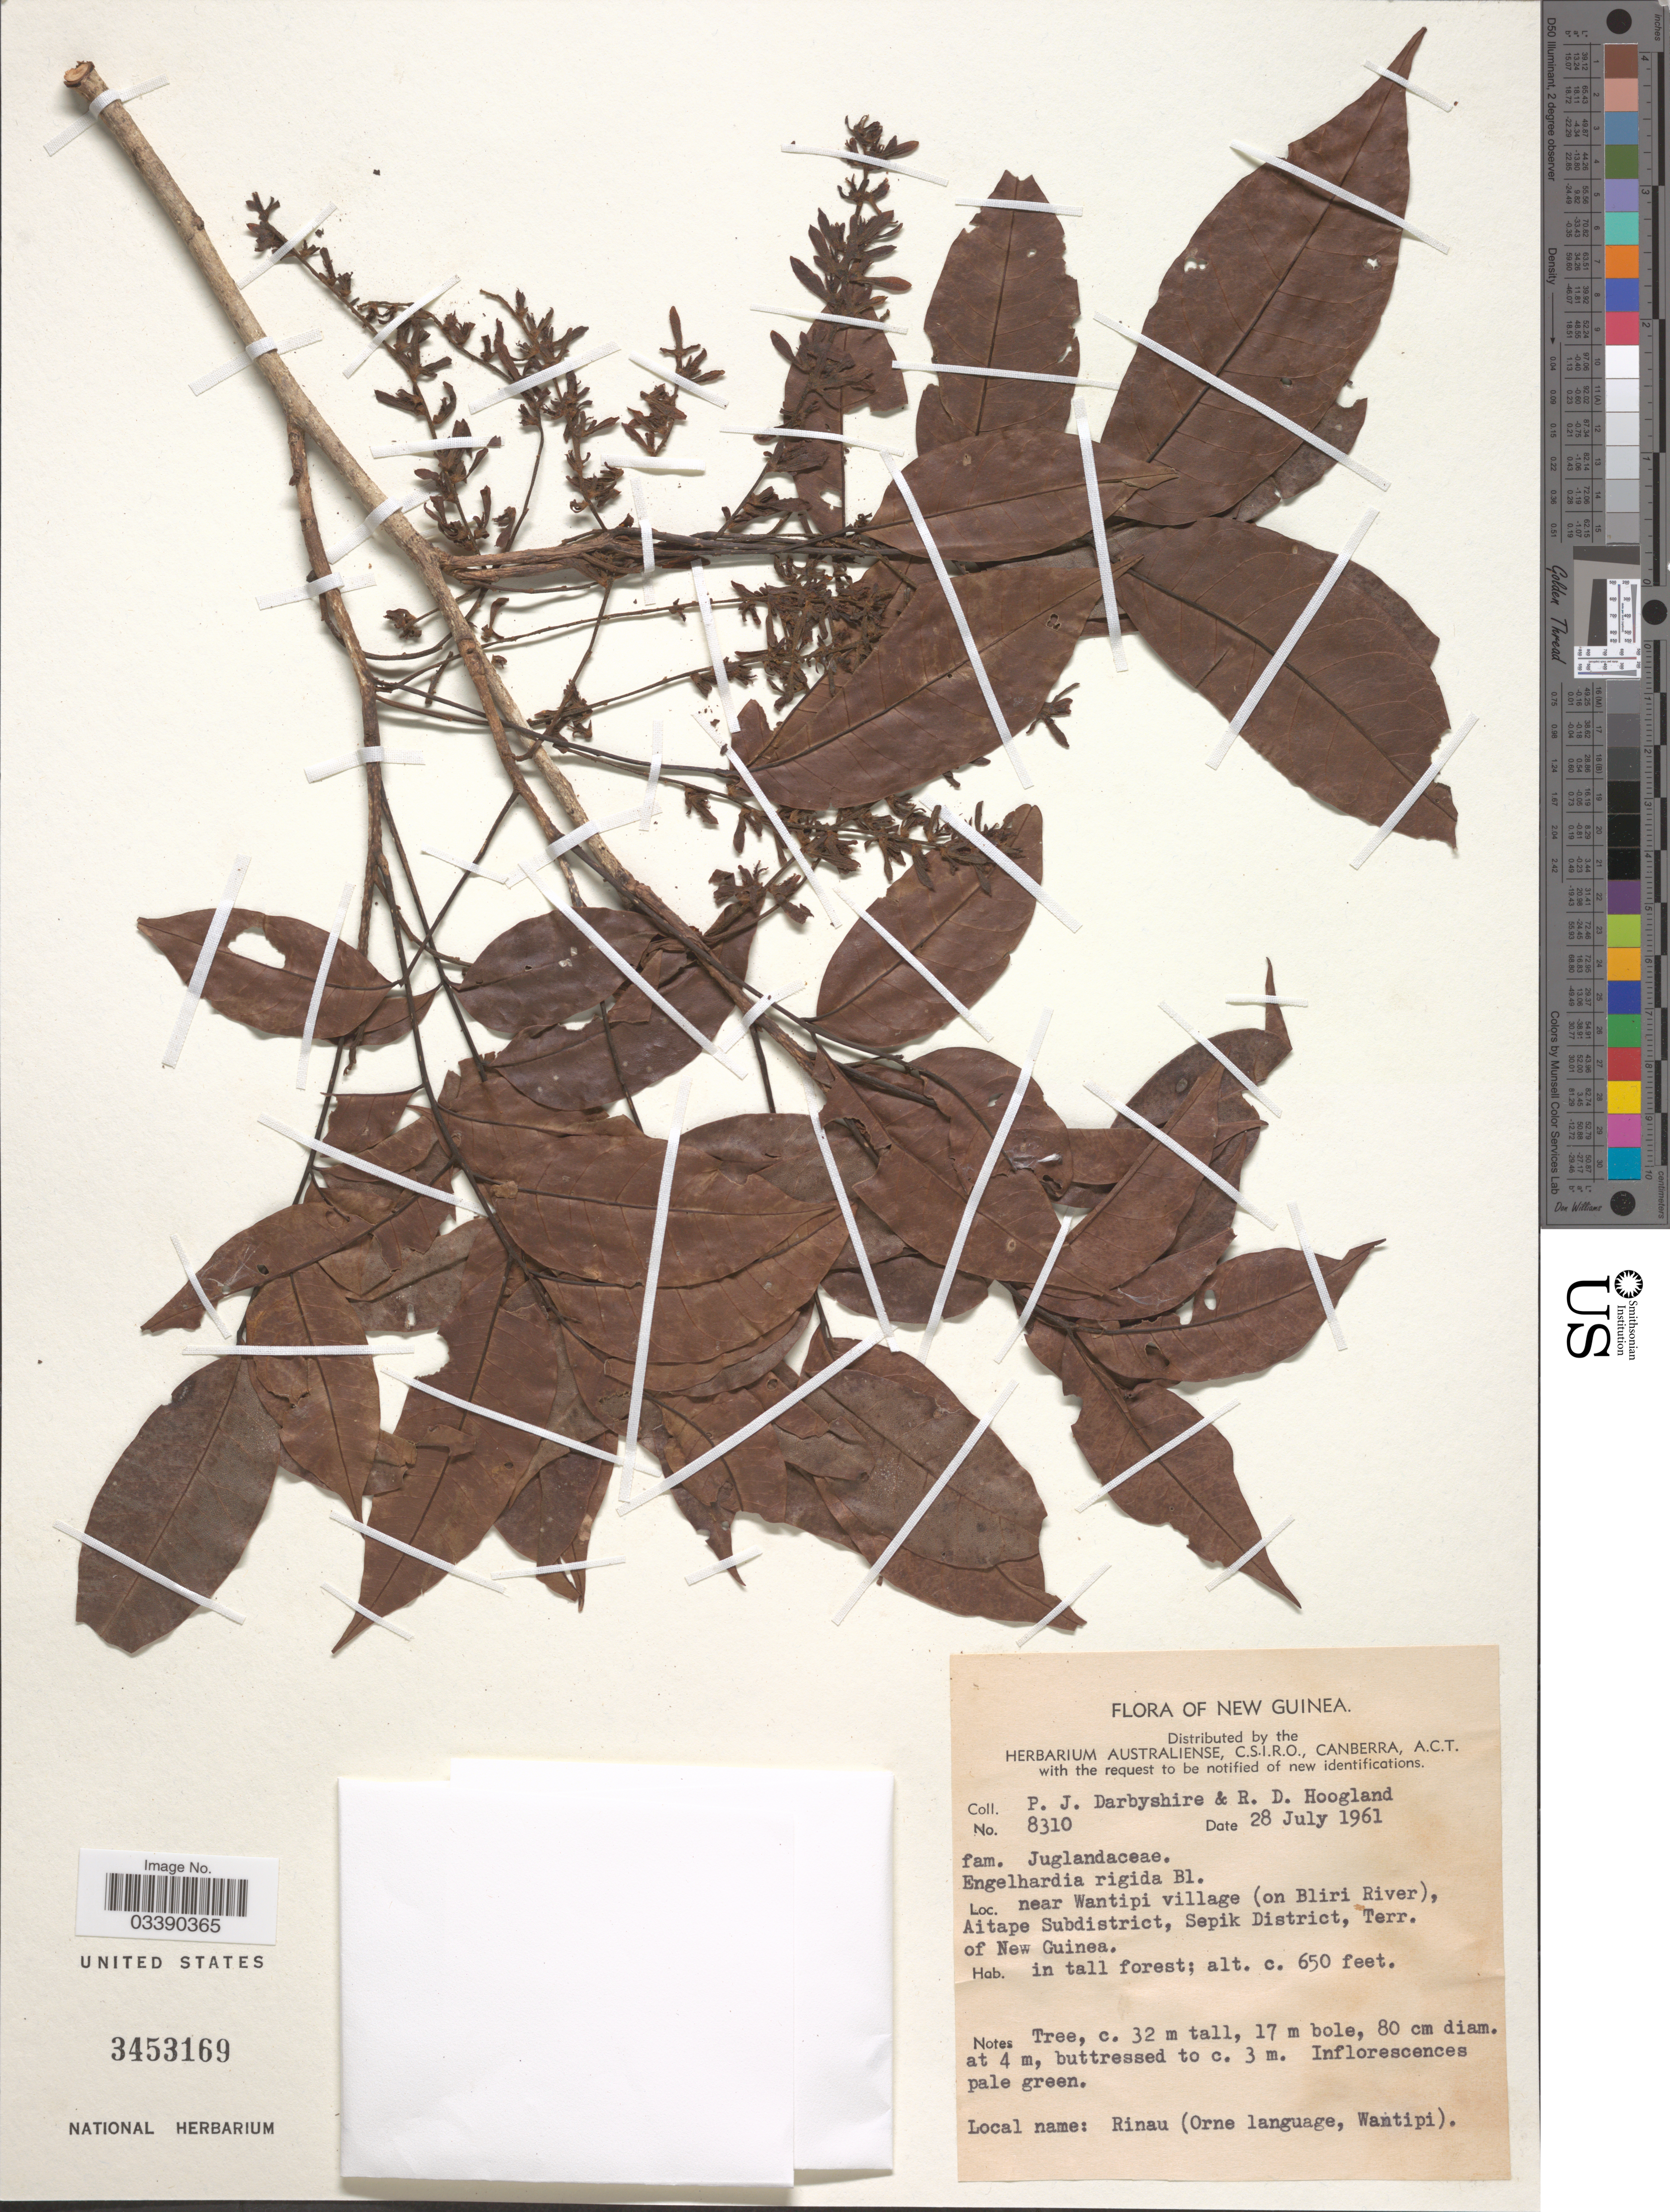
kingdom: Plantae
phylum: Tracheophyta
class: Magnoliopsida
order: Fagales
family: Juglandaceae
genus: Engelhardia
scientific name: Engelhardia rigida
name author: Blume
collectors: P. Darbyshire & R. D. Hoogland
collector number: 8310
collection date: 1961-07-28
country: Papua New Guinea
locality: New Guinea. Near Wantipi village (on Bliri River), Aitape Subdistrict, Sepik District, Terr. of New Guinea.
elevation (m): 198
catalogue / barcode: US 3453169